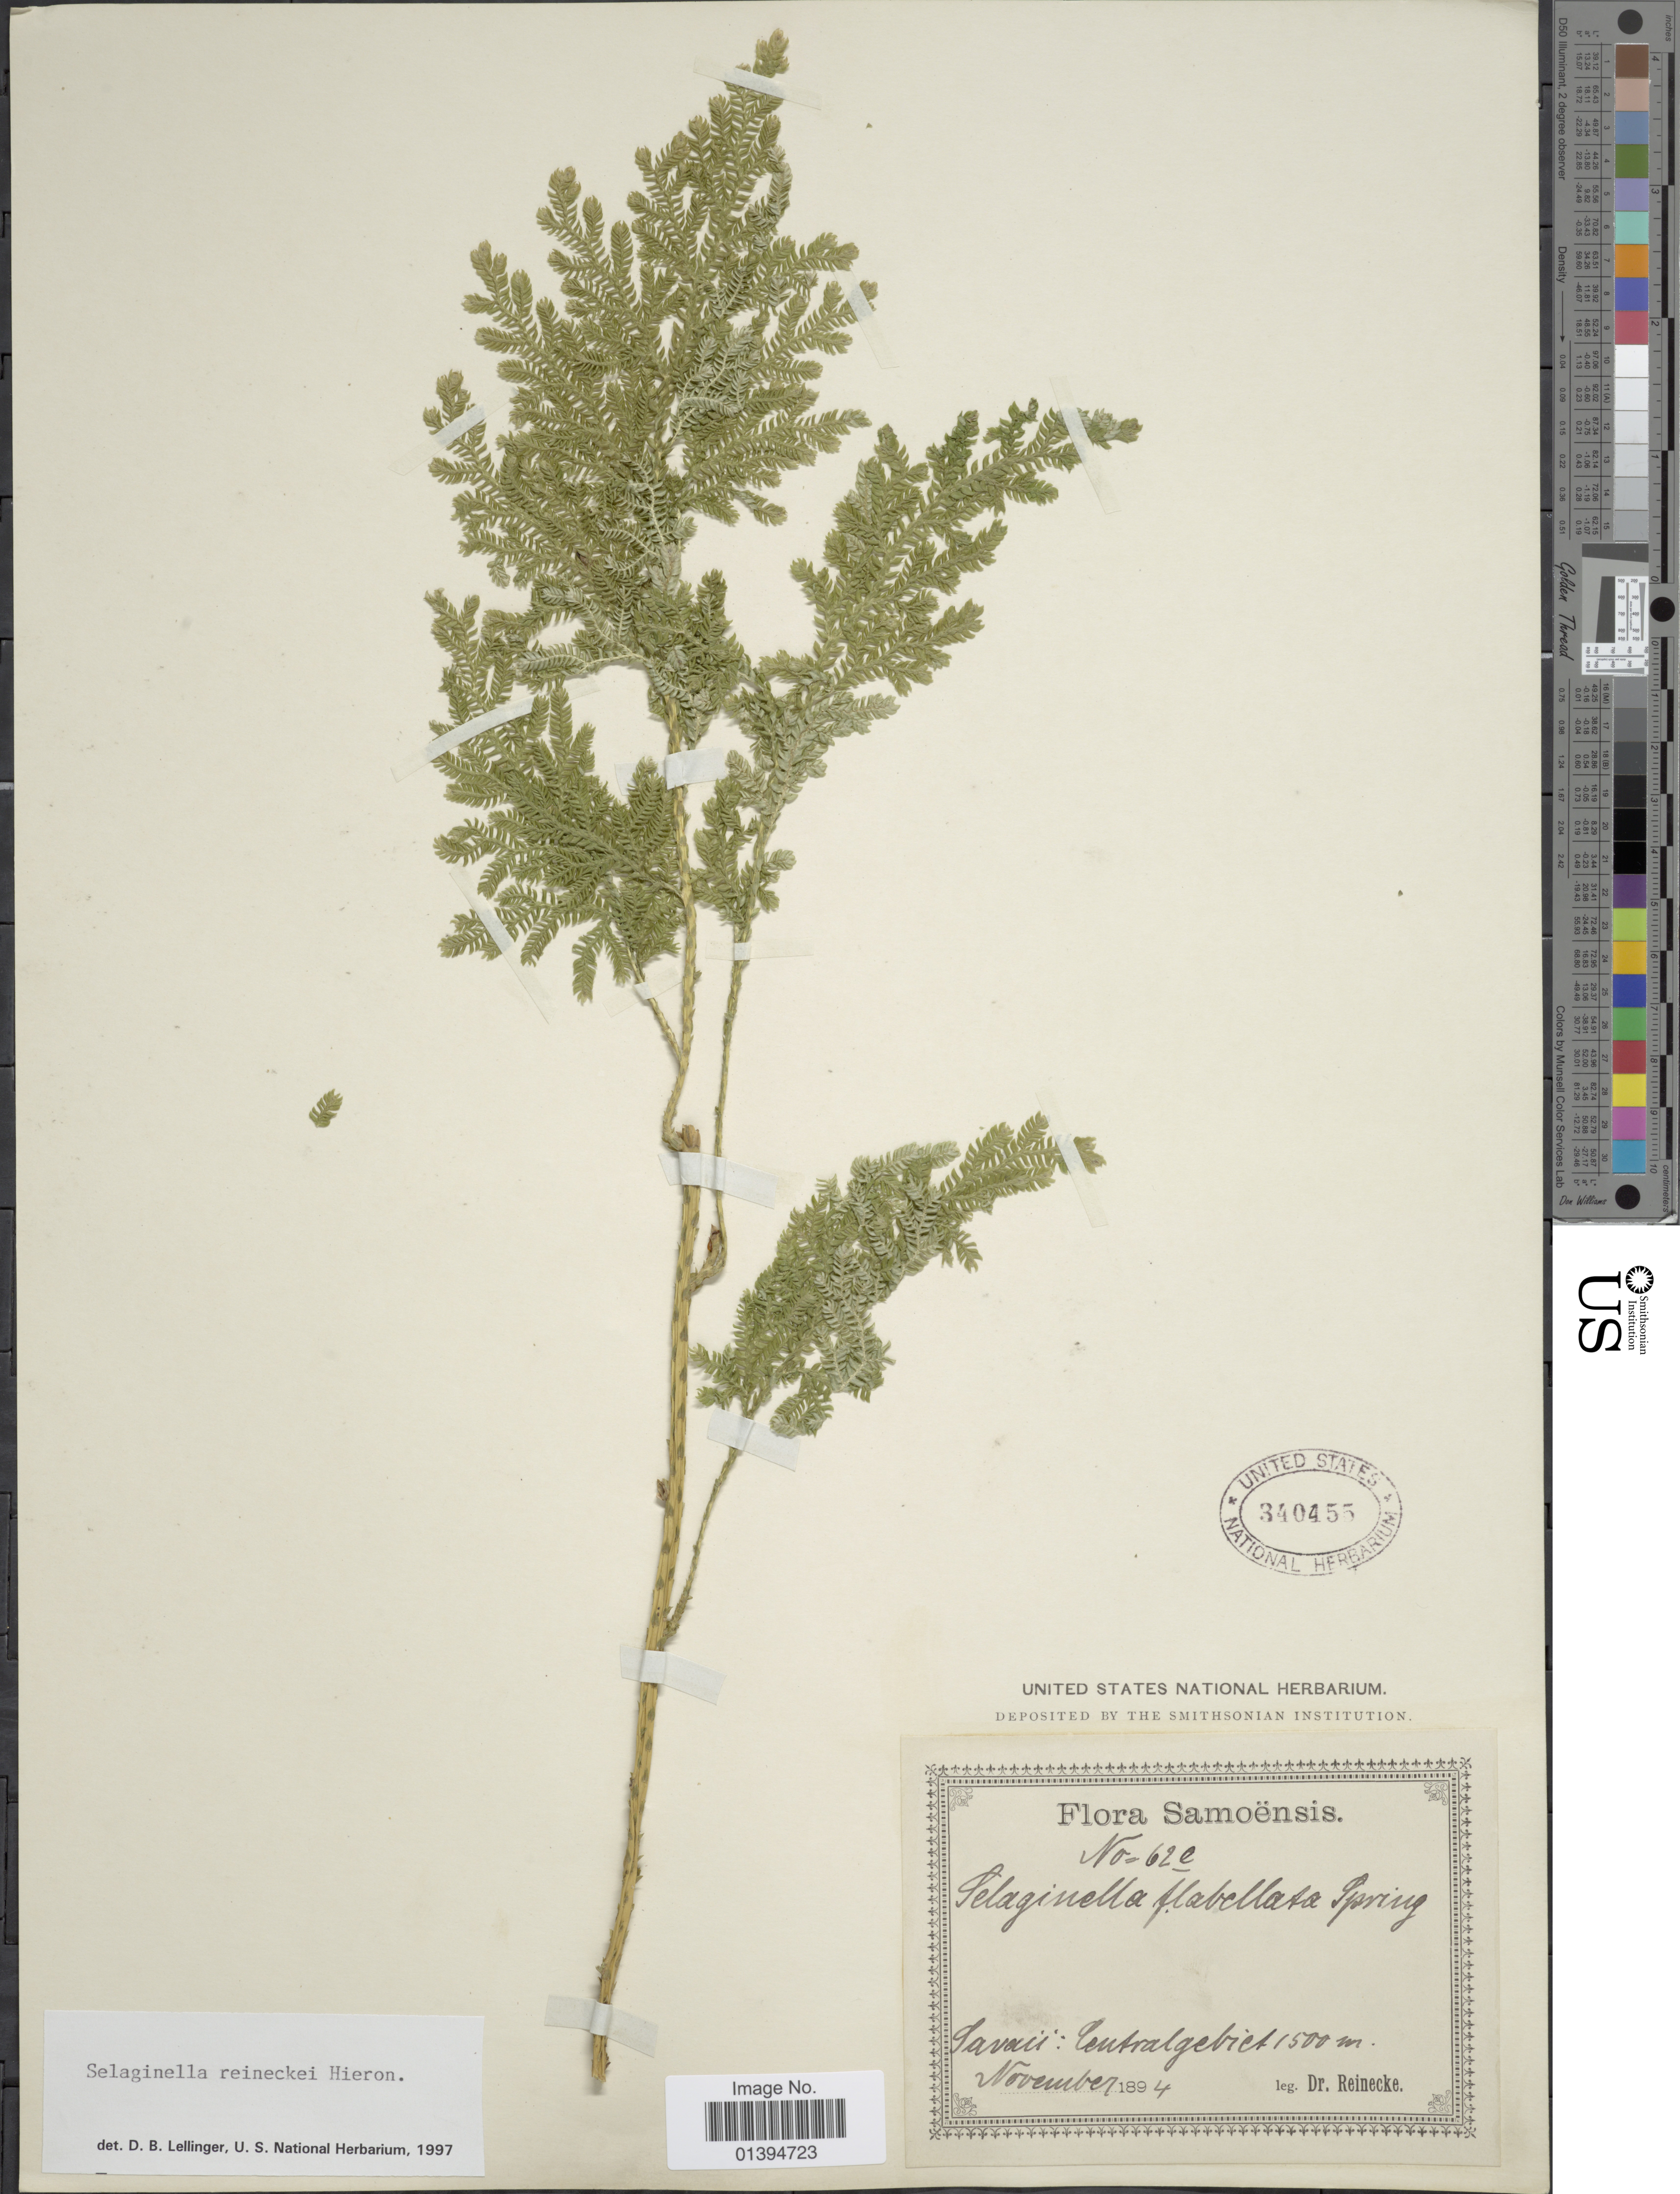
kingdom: Plantae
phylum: Tracheophyta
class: Lycopodiopsida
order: Selaginellales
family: Selaginellaceae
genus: Selaginella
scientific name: Selaginella reineckei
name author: Hieron.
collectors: -- Reinecke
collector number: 62e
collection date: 1894-11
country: Samoa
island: Savai'i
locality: Savaii: Centralgebier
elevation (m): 1500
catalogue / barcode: US 340455